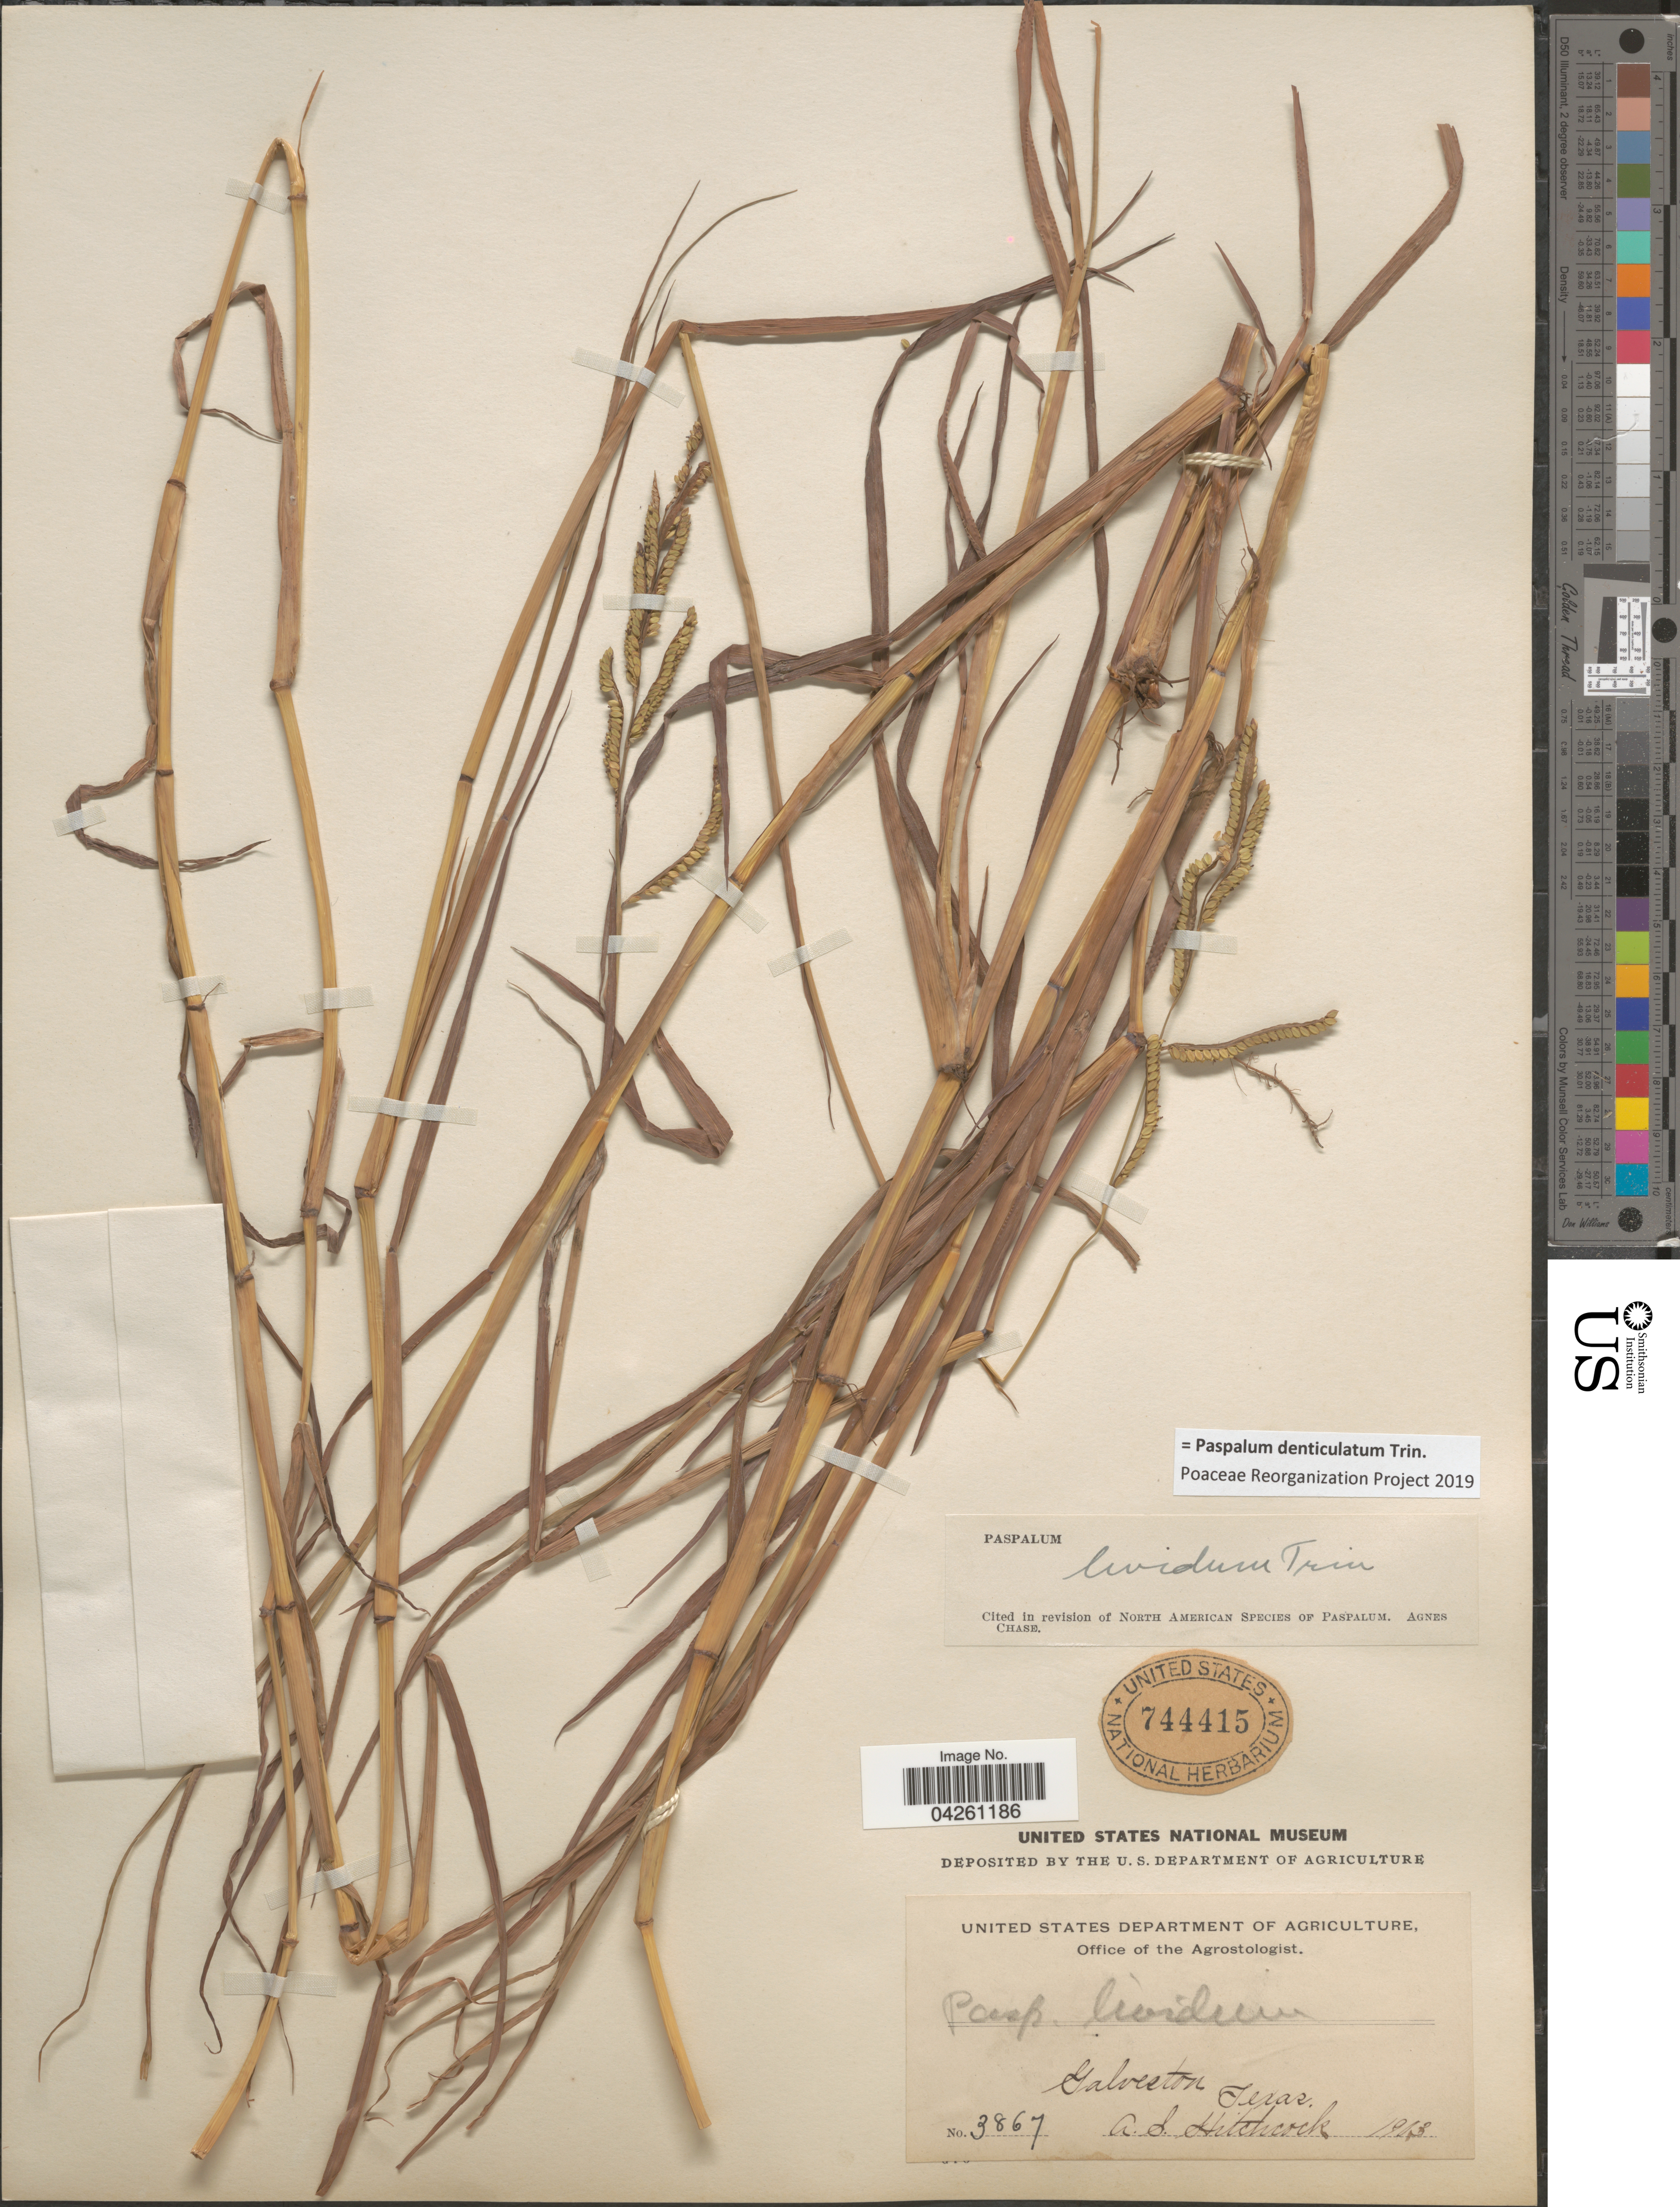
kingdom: Plantae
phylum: Tracheophyta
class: Liliopsida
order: Poales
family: Poaceae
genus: Paspalum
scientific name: Paspalum denticulatum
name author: Trin.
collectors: A. S. Hitchcock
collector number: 3867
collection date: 1903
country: United States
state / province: Texas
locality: Galveston.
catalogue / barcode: US 744415